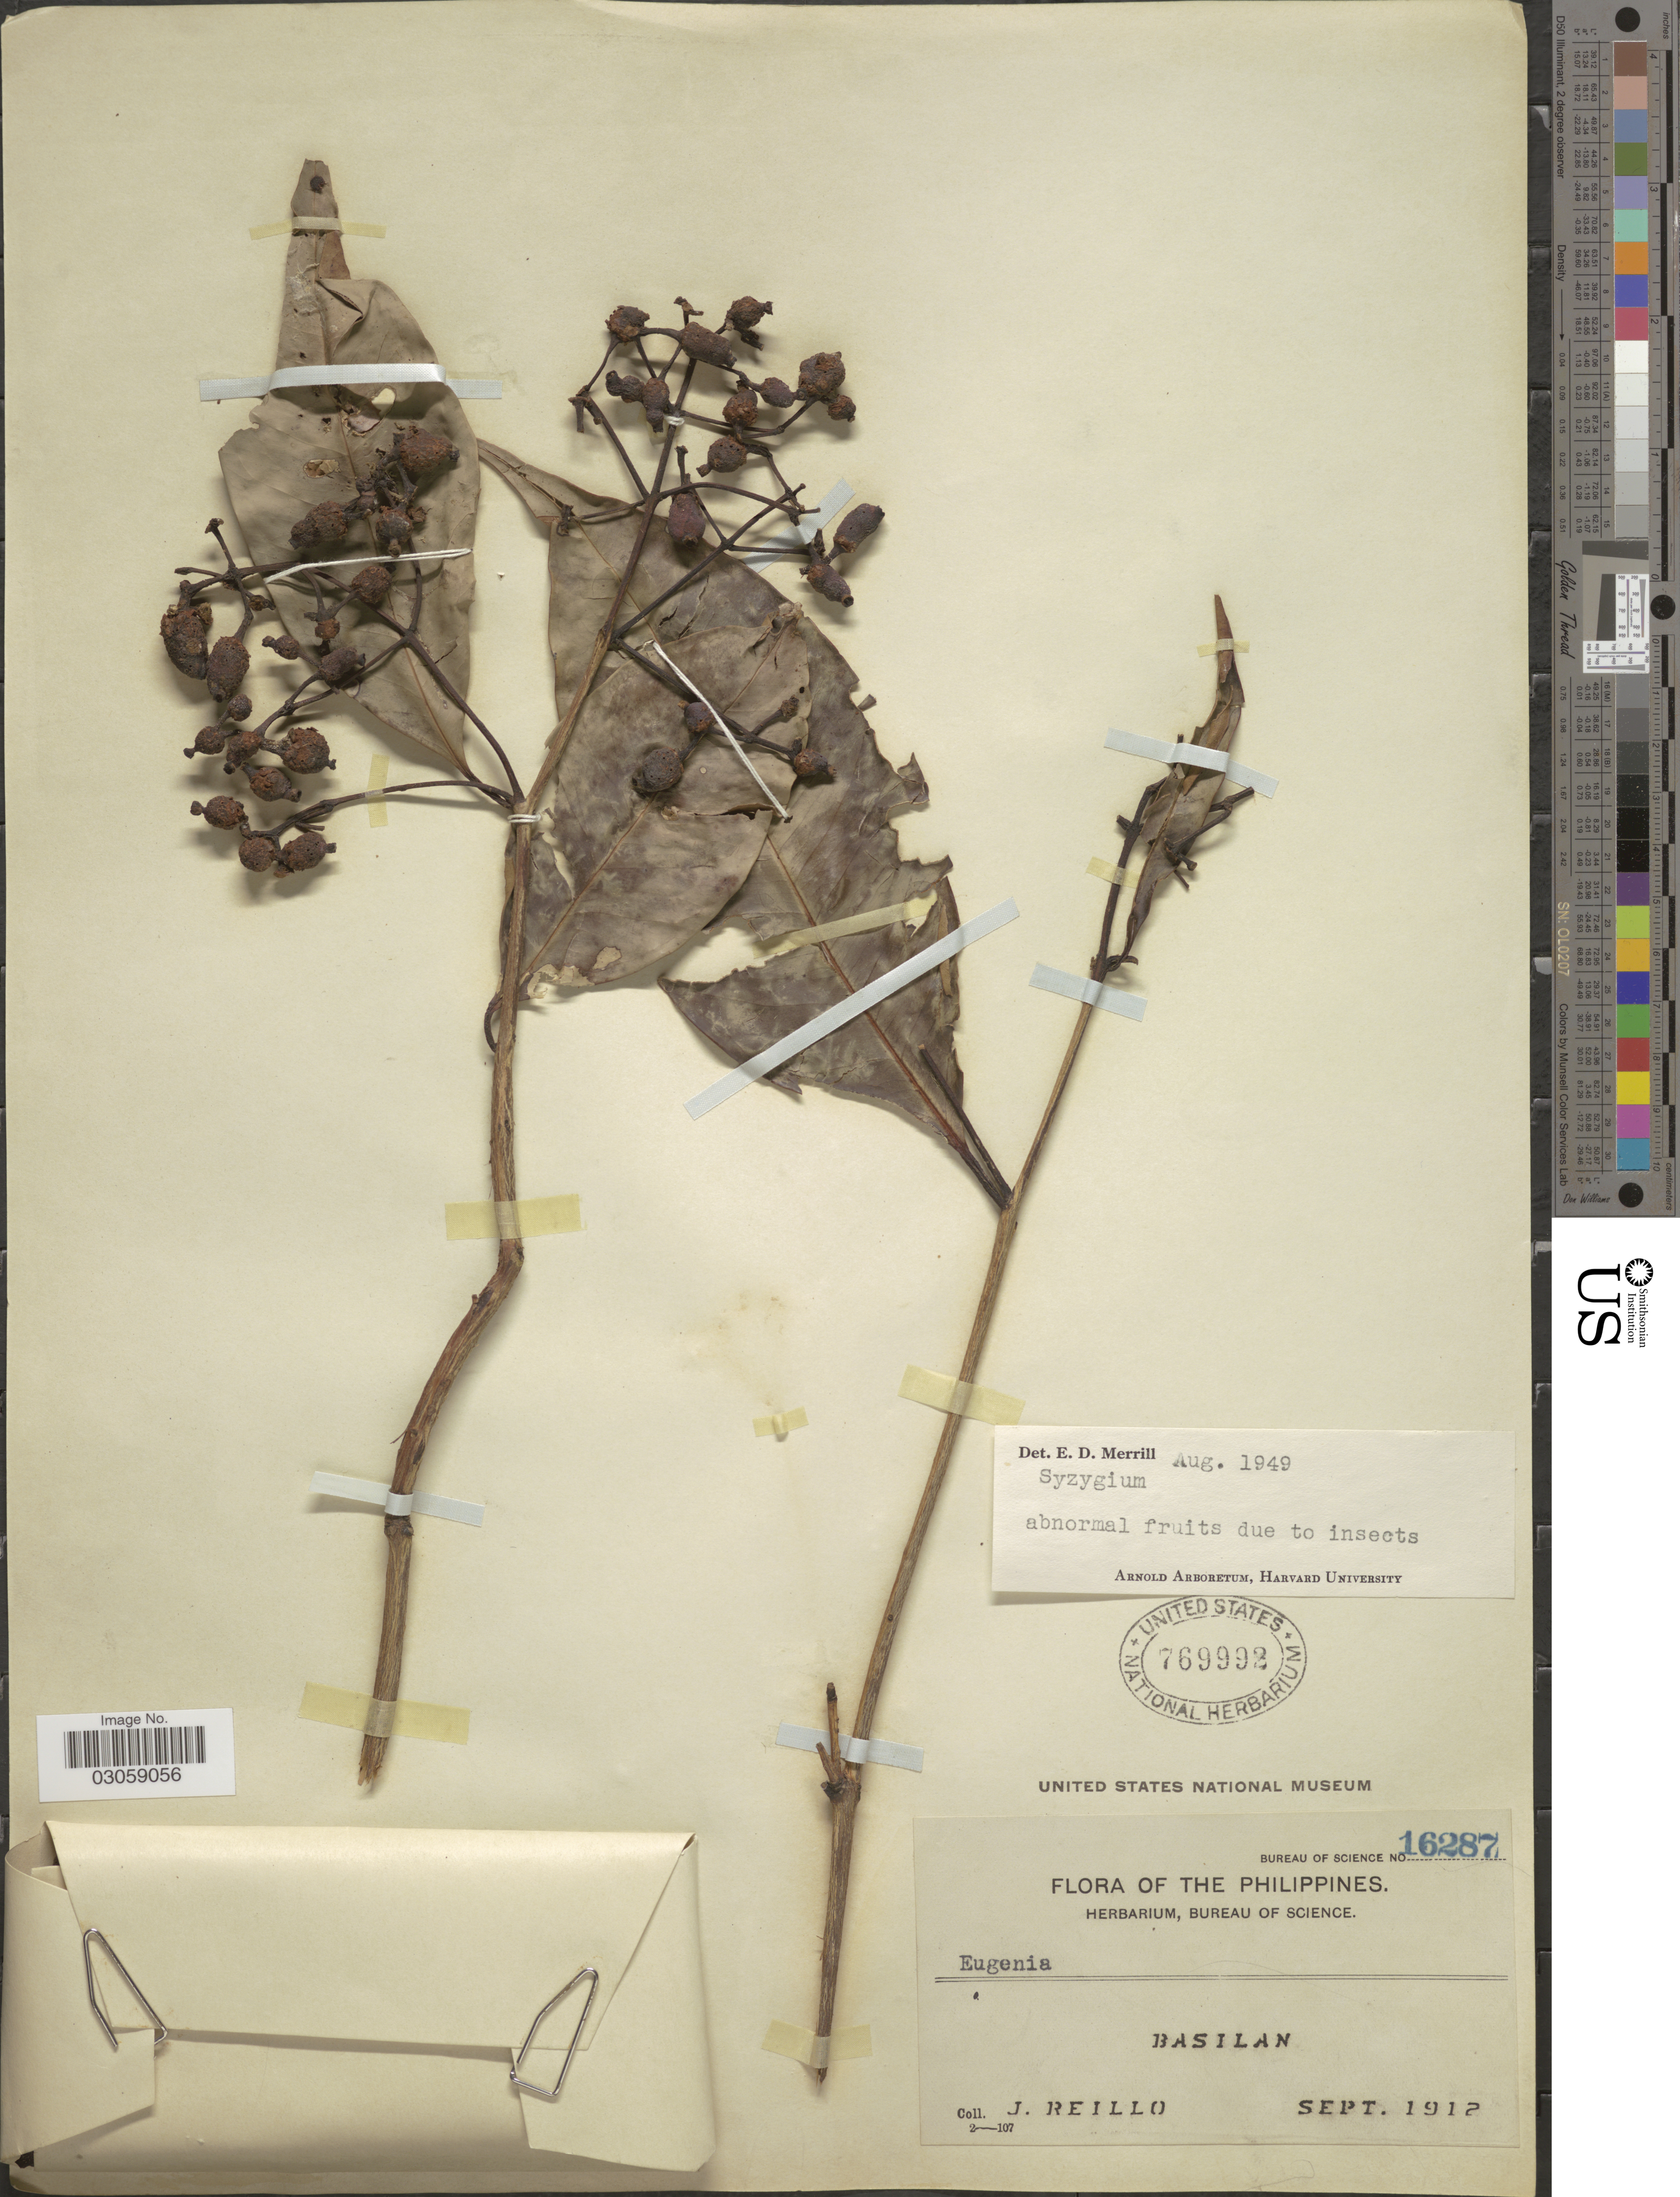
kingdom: Plantae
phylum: Tracheophyta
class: Magnoliopsida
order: Myrtales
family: Myrtaceae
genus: Syzygium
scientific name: Syzygium sp.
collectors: J. Reillo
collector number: Bureau of science 16287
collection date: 1912-09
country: Philippines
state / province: Muslim Mindanao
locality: Basilan.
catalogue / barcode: US 769992